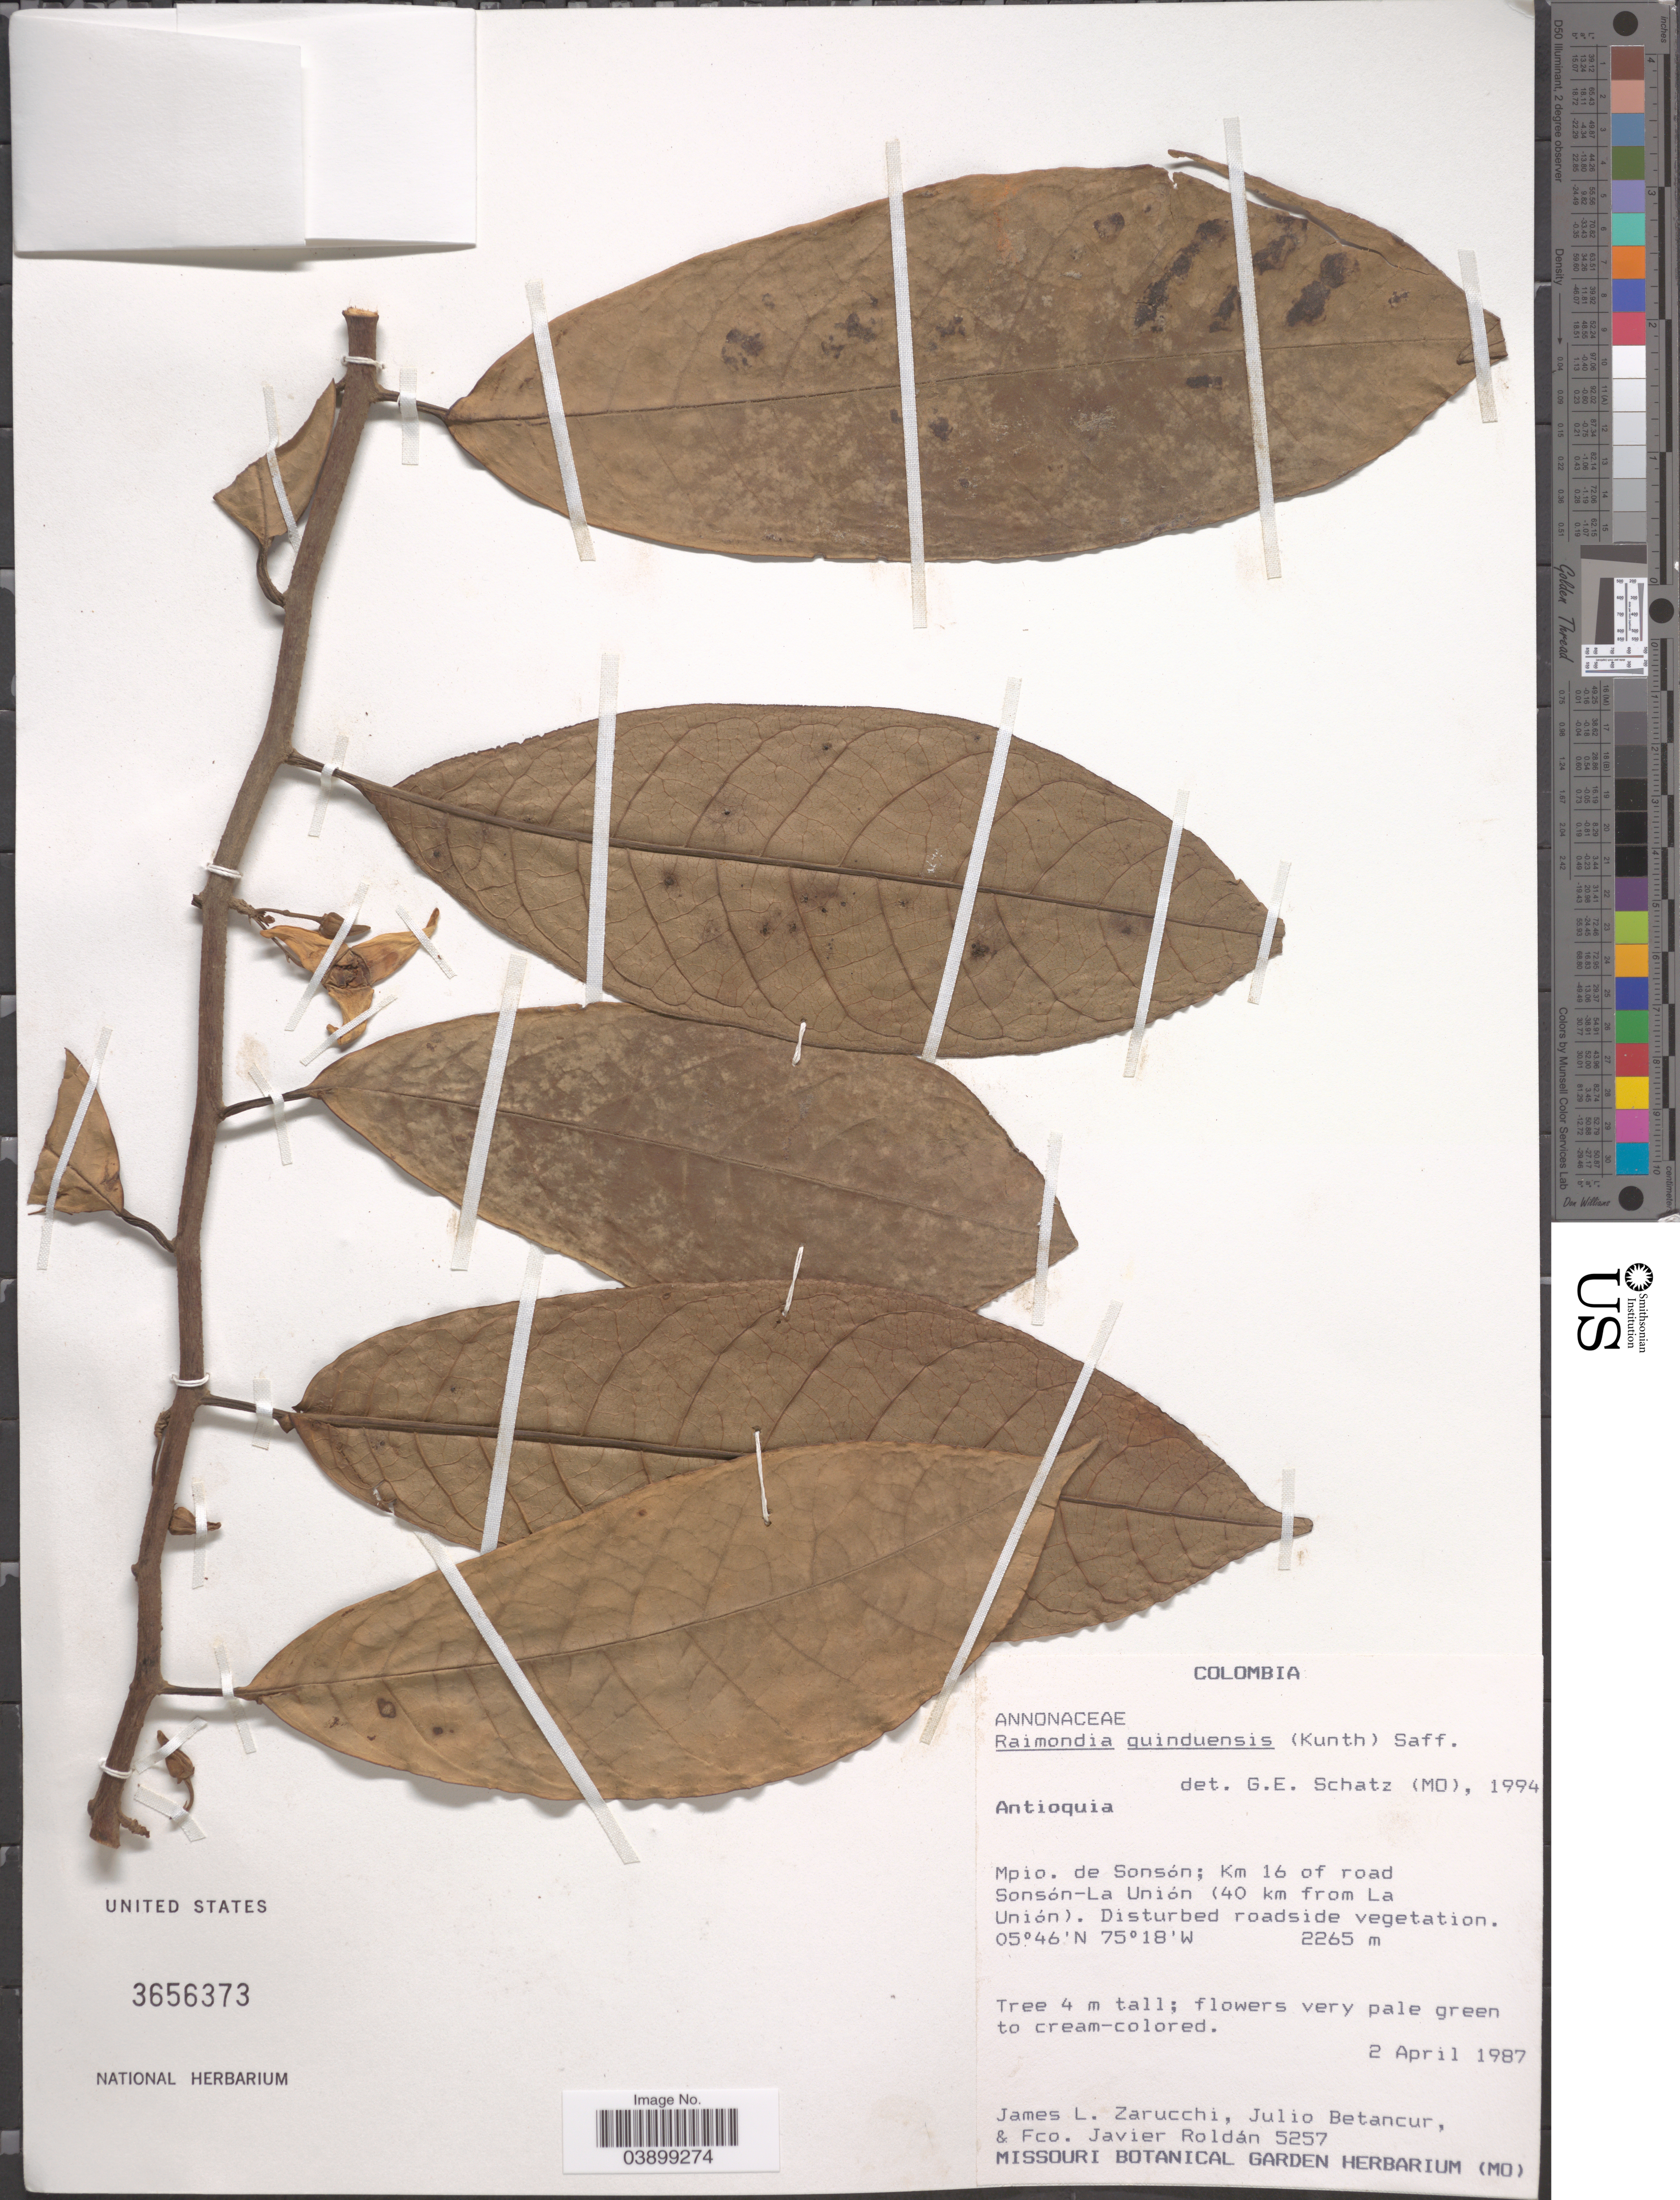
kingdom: Plantae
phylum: Tracheophyta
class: Magnoliopsida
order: Magnoliales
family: Annonaceae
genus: Annona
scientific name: Annona quinduensis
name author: Kunth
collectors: J. L. Zarucchi, J. Betancur & F. J. Roldán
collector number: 5257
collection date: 1987-04-02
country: Colombia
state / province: Antioquia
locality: Mpio. de Sonsón; Km 16 of road Sonsón-La Unión (40 km from La Unión).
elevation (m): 2265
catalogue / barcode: US 3656373